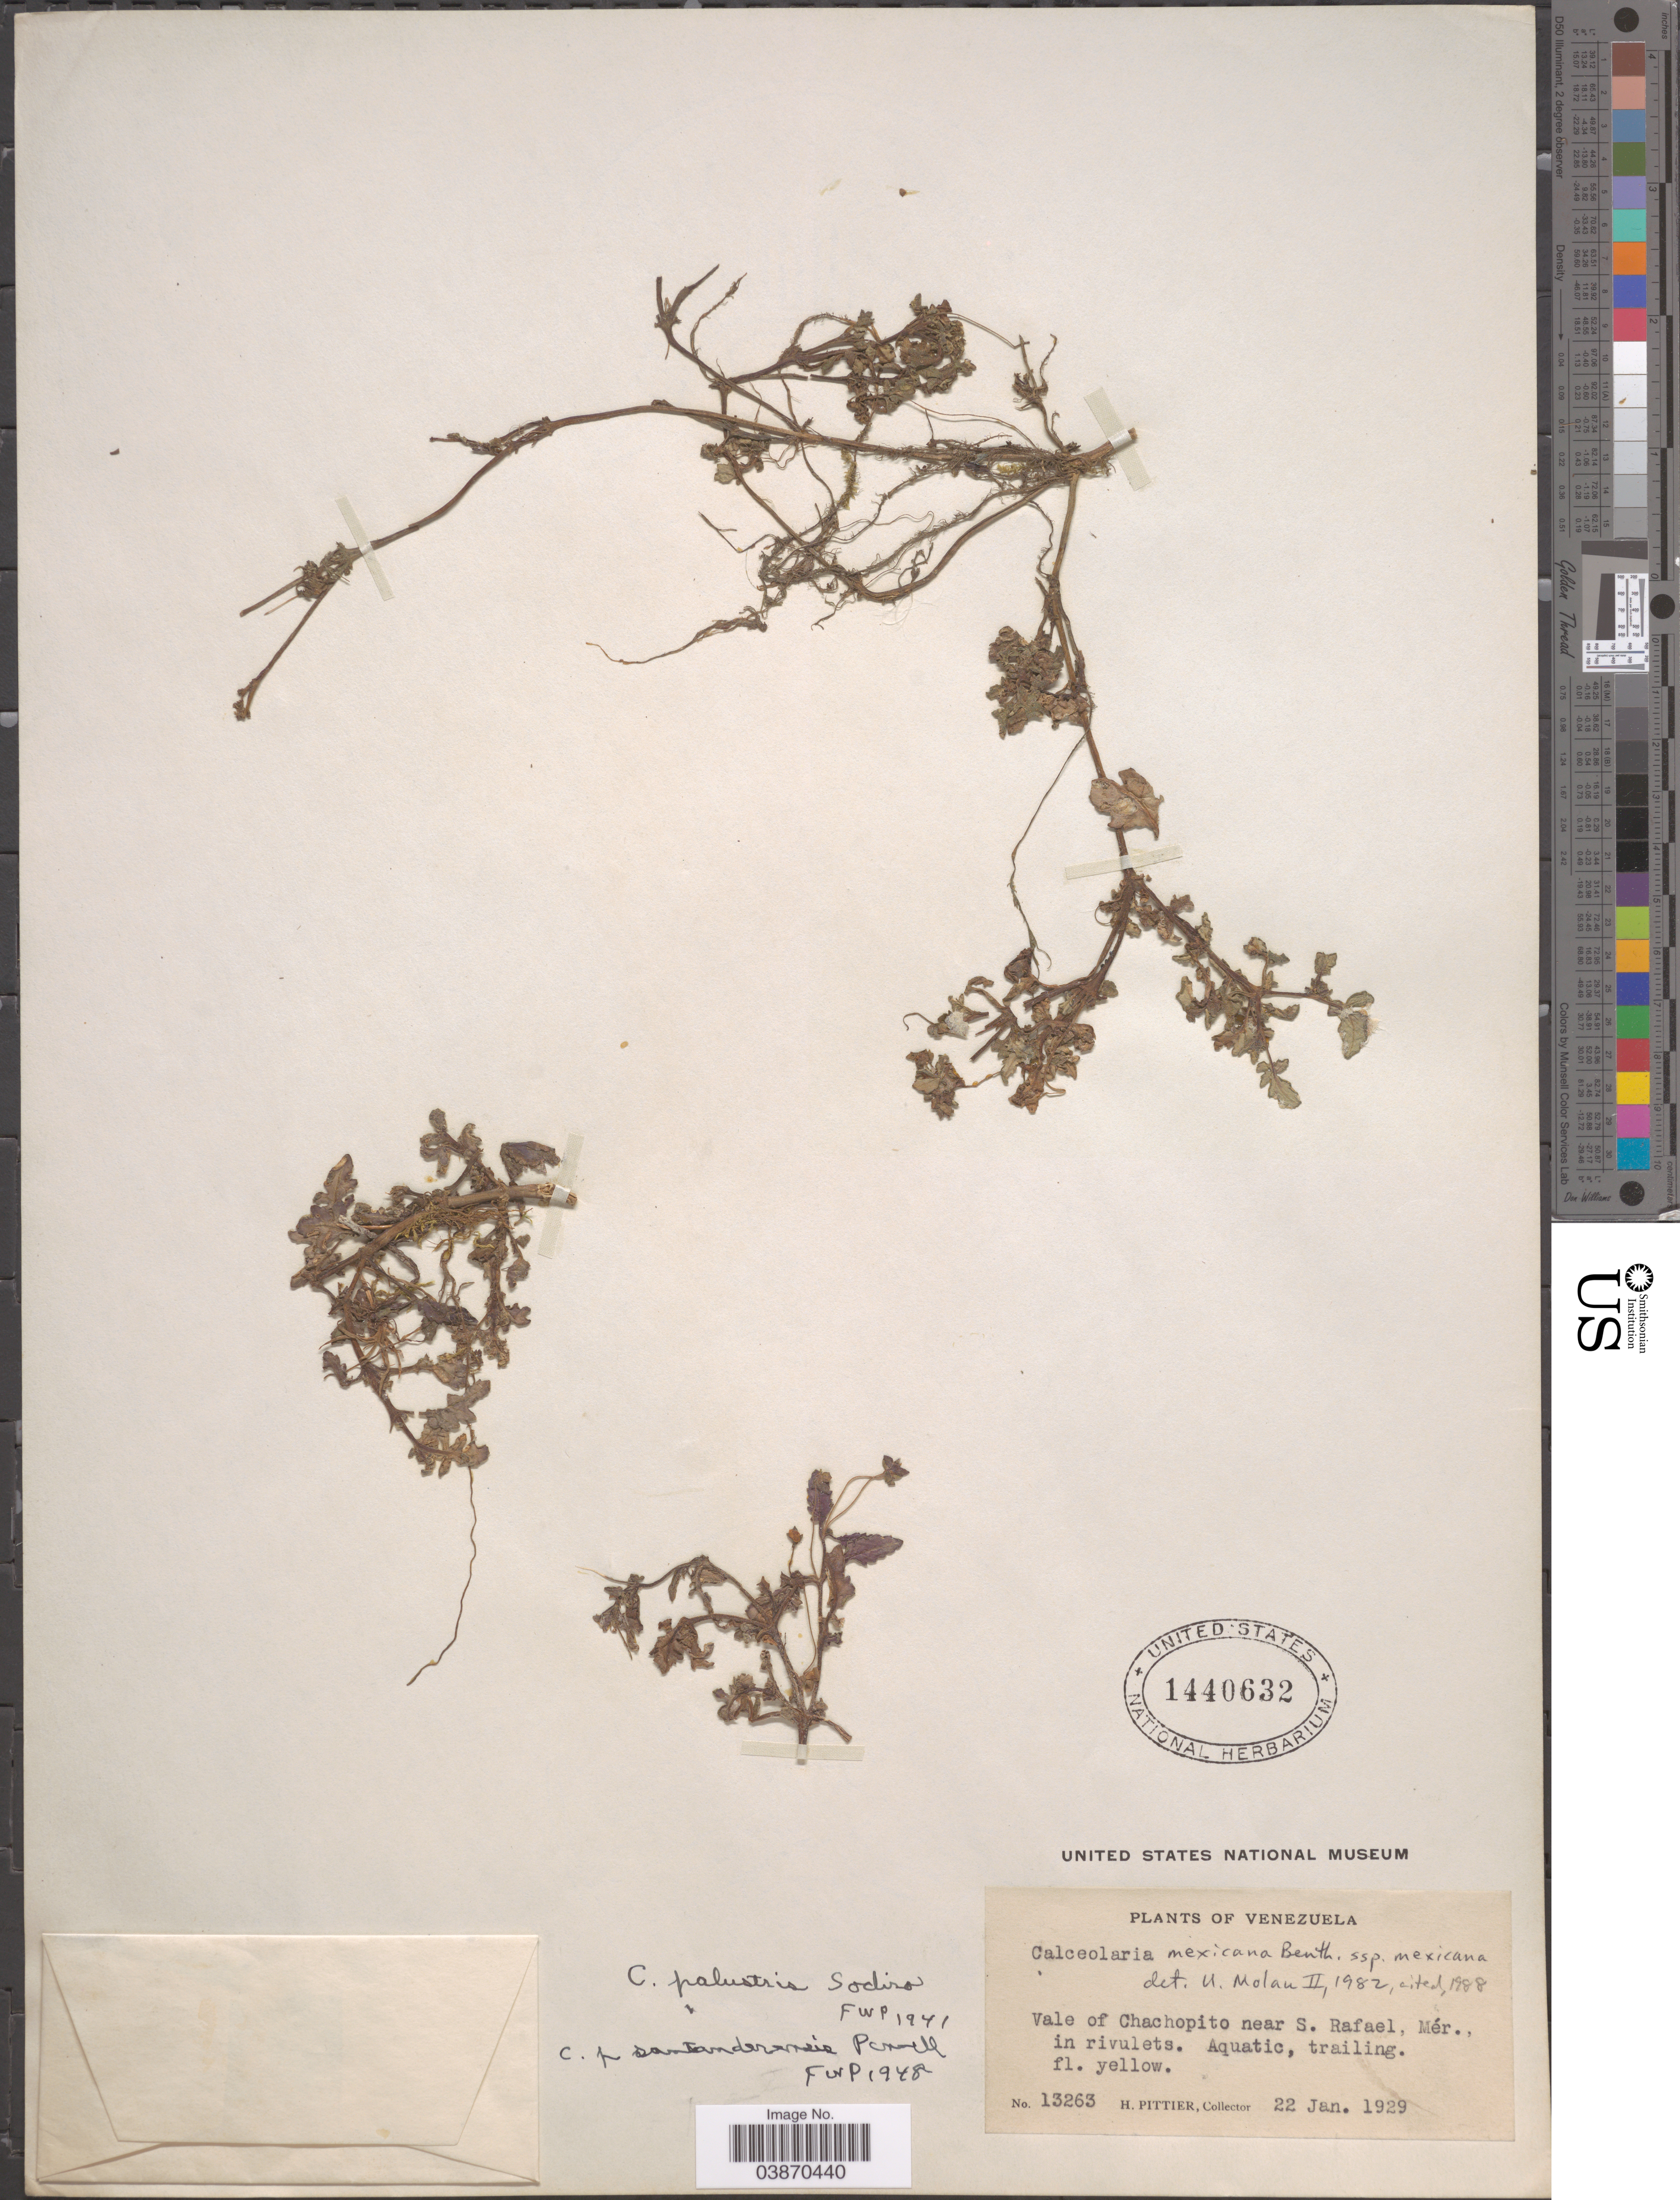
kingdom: Plantae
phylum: Tracheophyta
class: Magnoliopsida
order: Lamiales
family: Calceolariaceae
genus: Calceolaria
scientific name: Calceolaria mexicana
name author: Benth.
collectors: H. F. Pittier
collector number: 13263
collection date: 1929-01-22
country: Venezuela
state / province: Merida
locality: Vale of Chachopito near S. Rafael, Mér.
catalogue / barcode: US 1440632